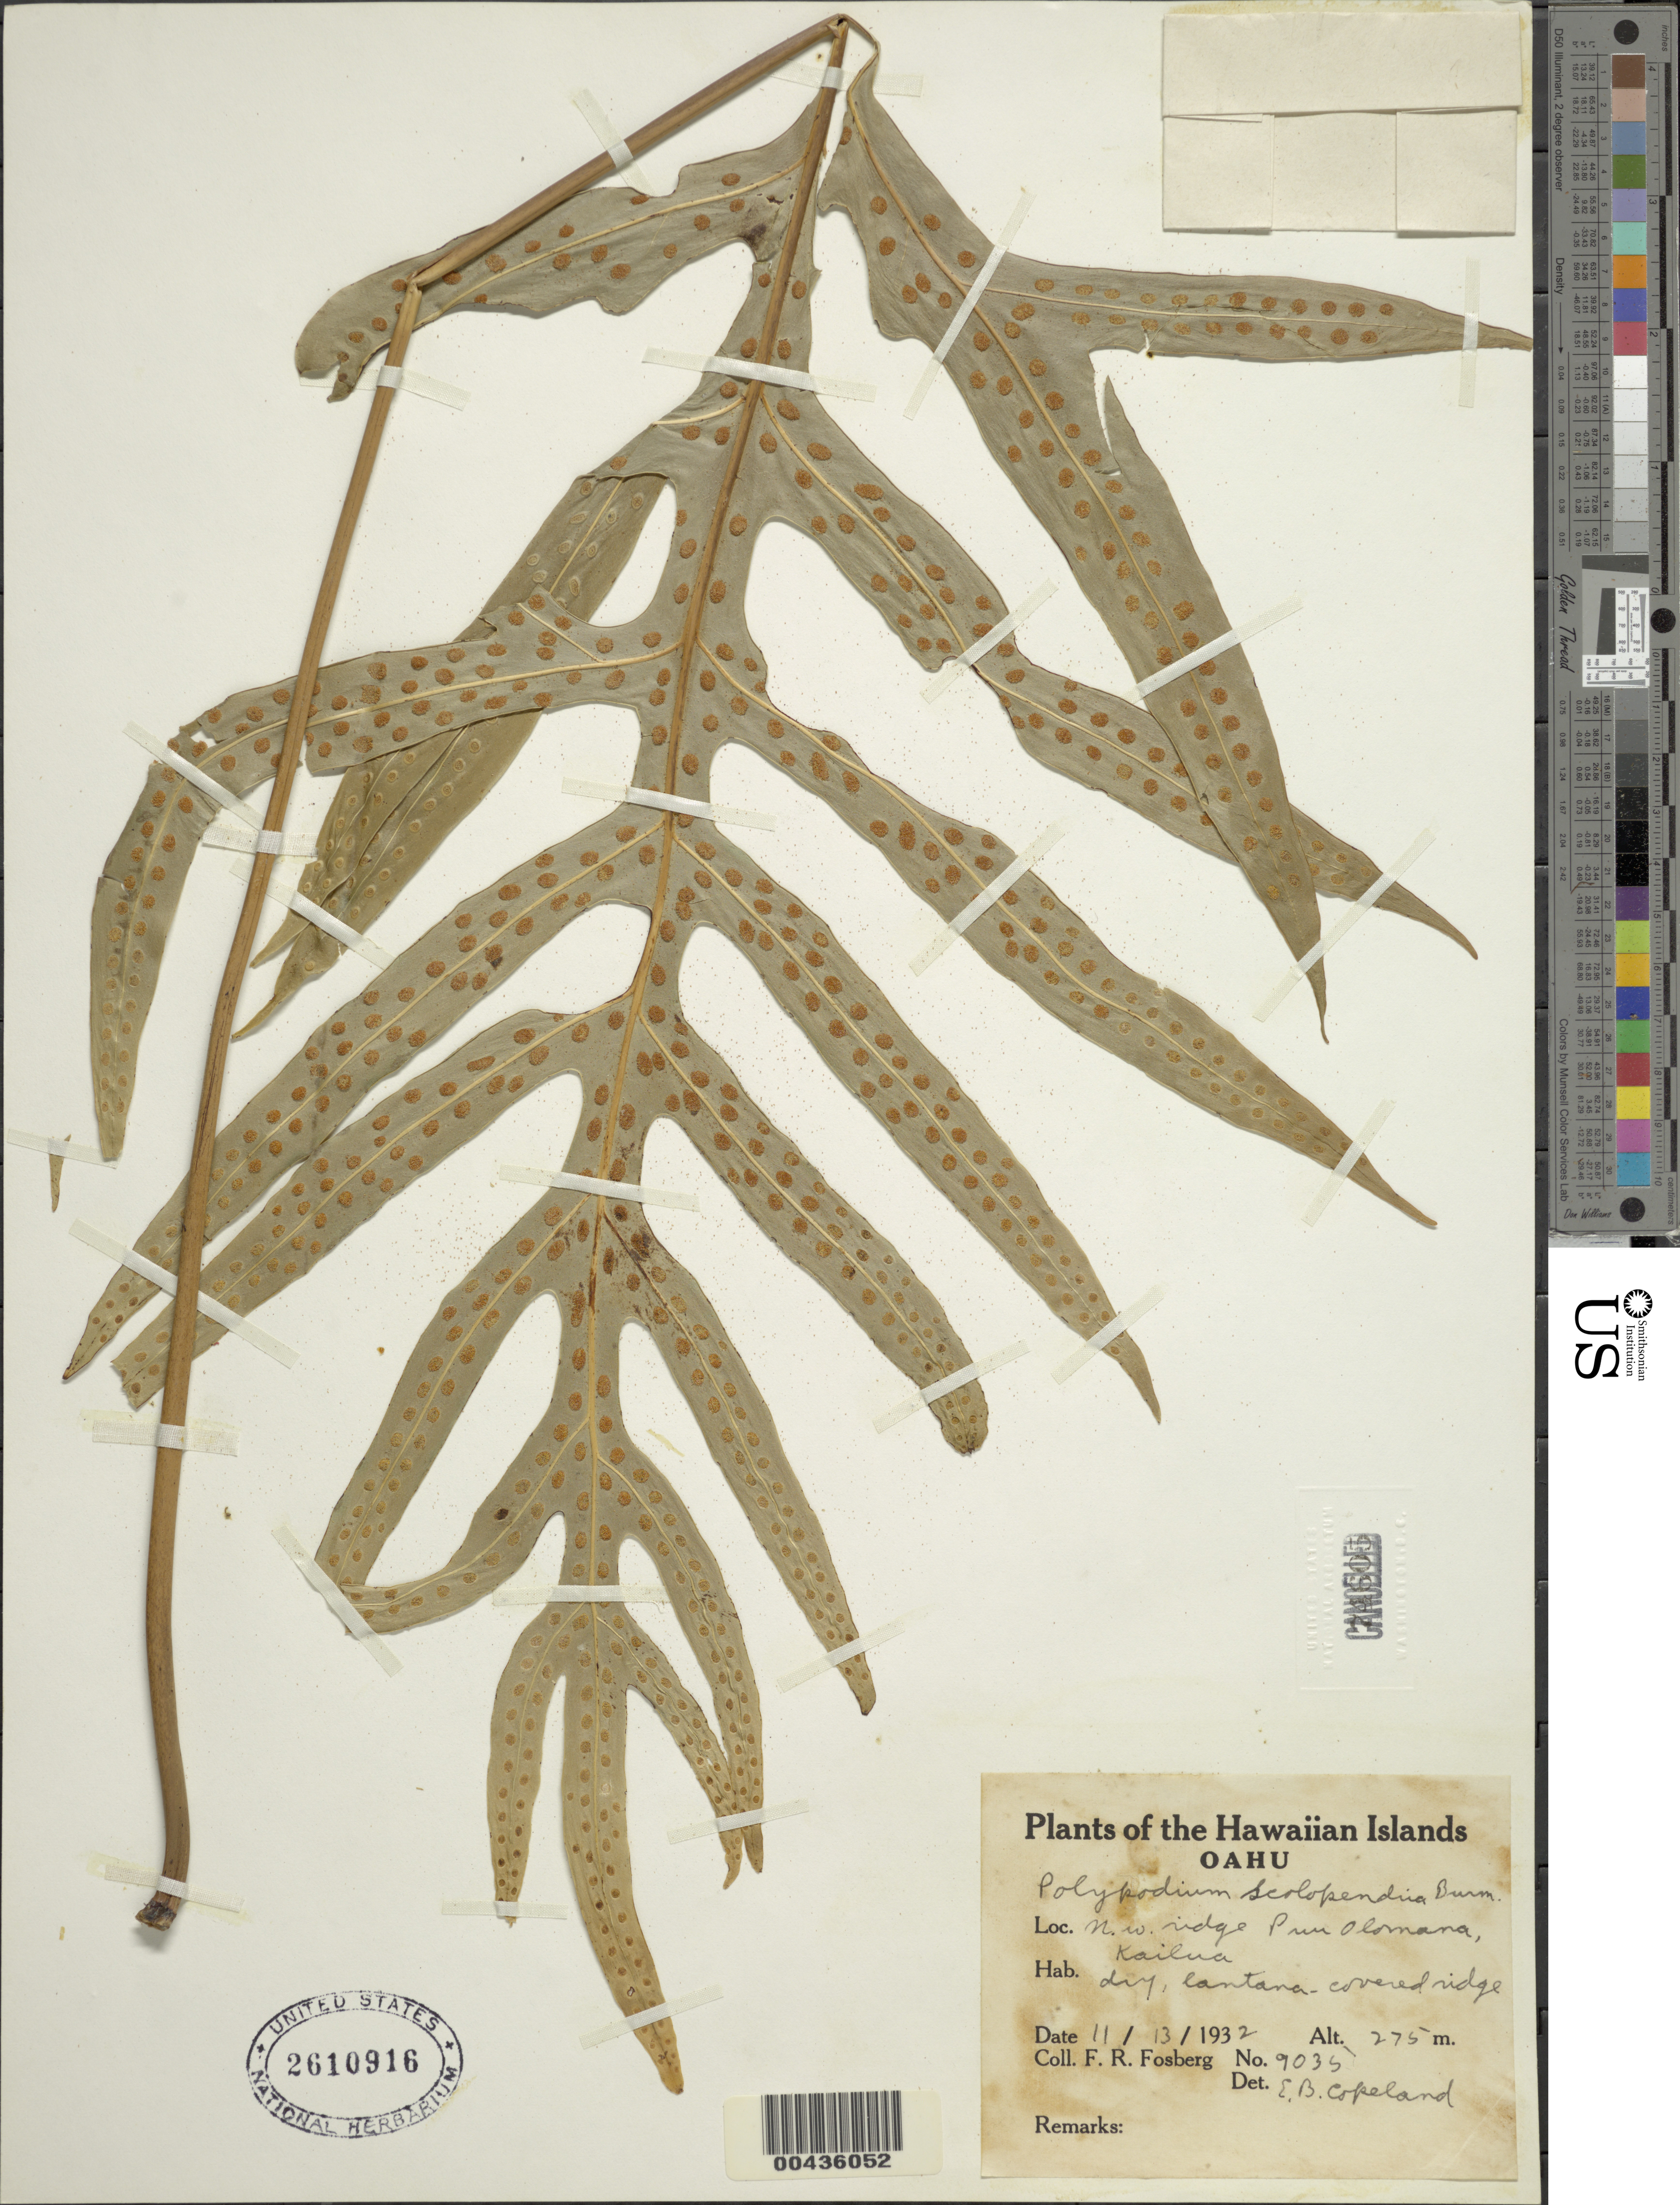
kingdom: Plantae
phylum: Tracheophyta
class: Polypodiopsida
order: Polypodiales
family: Polypodiaceae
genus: Polypodium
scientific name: Polypodium scolopendria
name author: Burm. f.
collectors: F. R. Fosberg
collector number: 9035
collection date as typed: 13 Nov 1932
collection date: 1932-11-13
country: United States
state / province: Hawaii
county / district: Honolulu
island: Oahu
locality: NW ridge Puu Olomana, Kailua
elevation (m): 275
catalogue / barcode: US 2610916